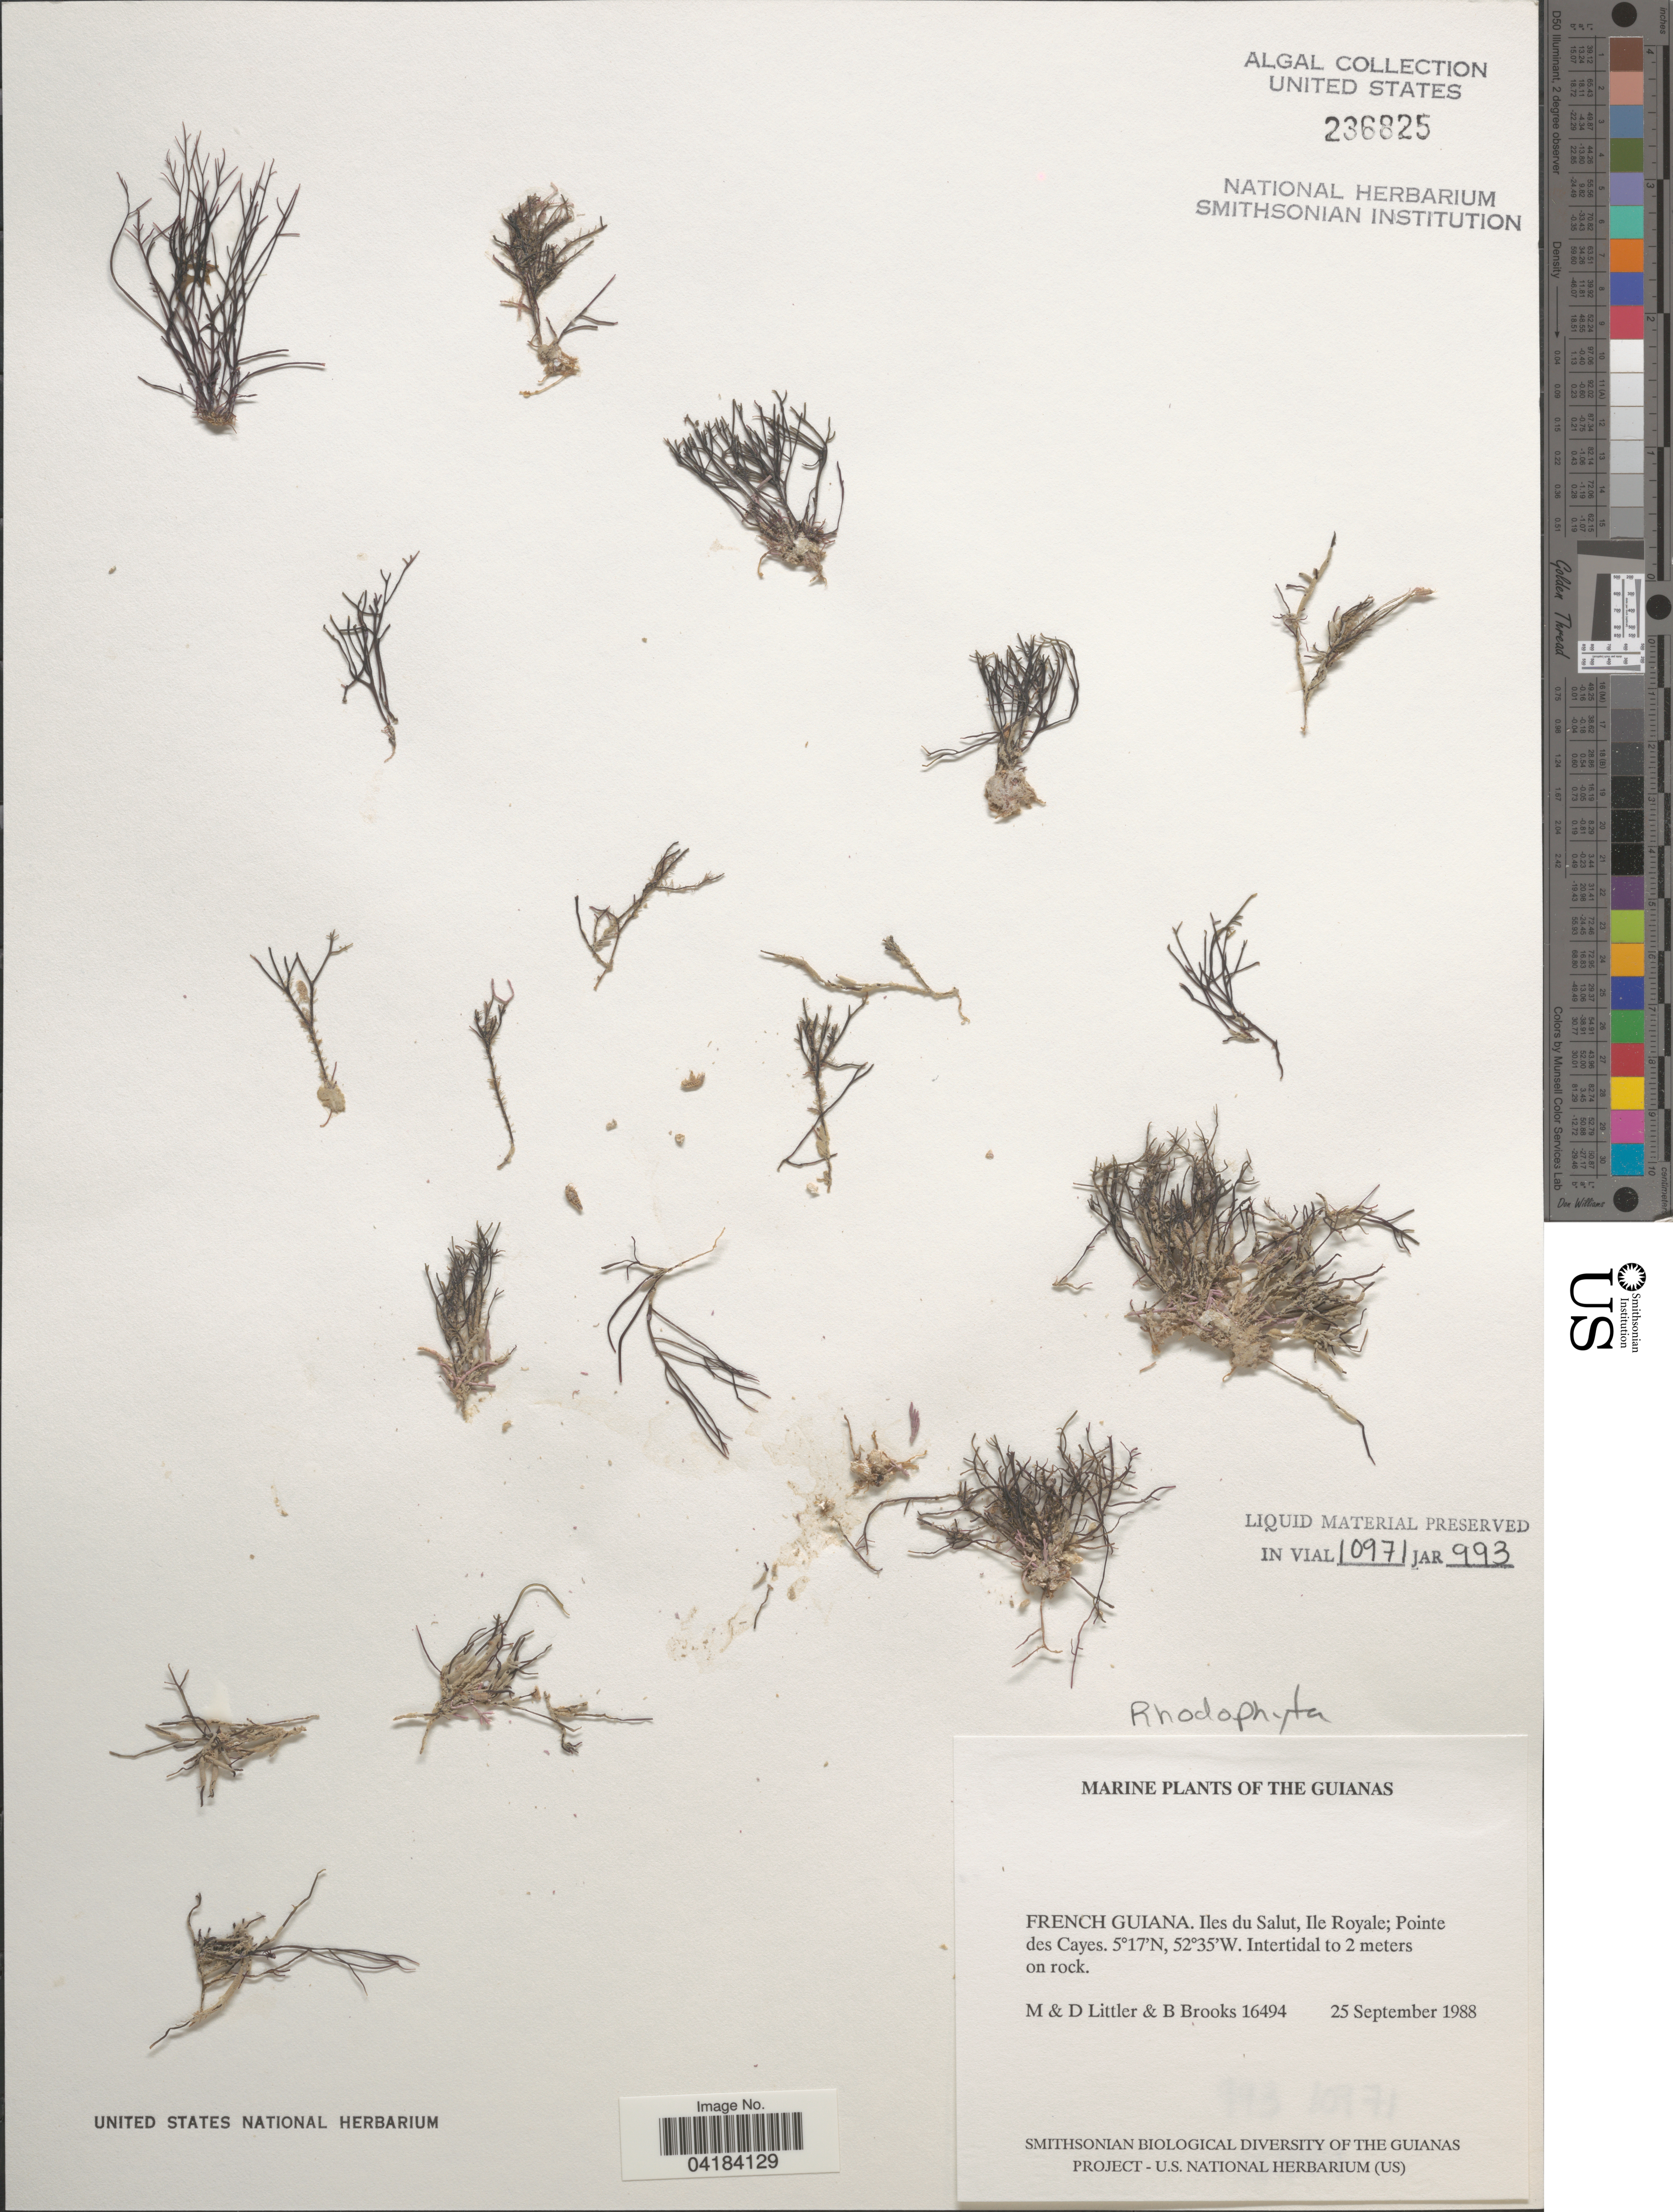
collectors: M. Littler, D. S. Littler & B. Brooks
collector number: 16494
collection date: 1988-09-25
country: French Guiana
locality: The Guianas. Iles du Salut, Ile Royale; Pointe des Cayes.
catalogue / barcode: US 236825